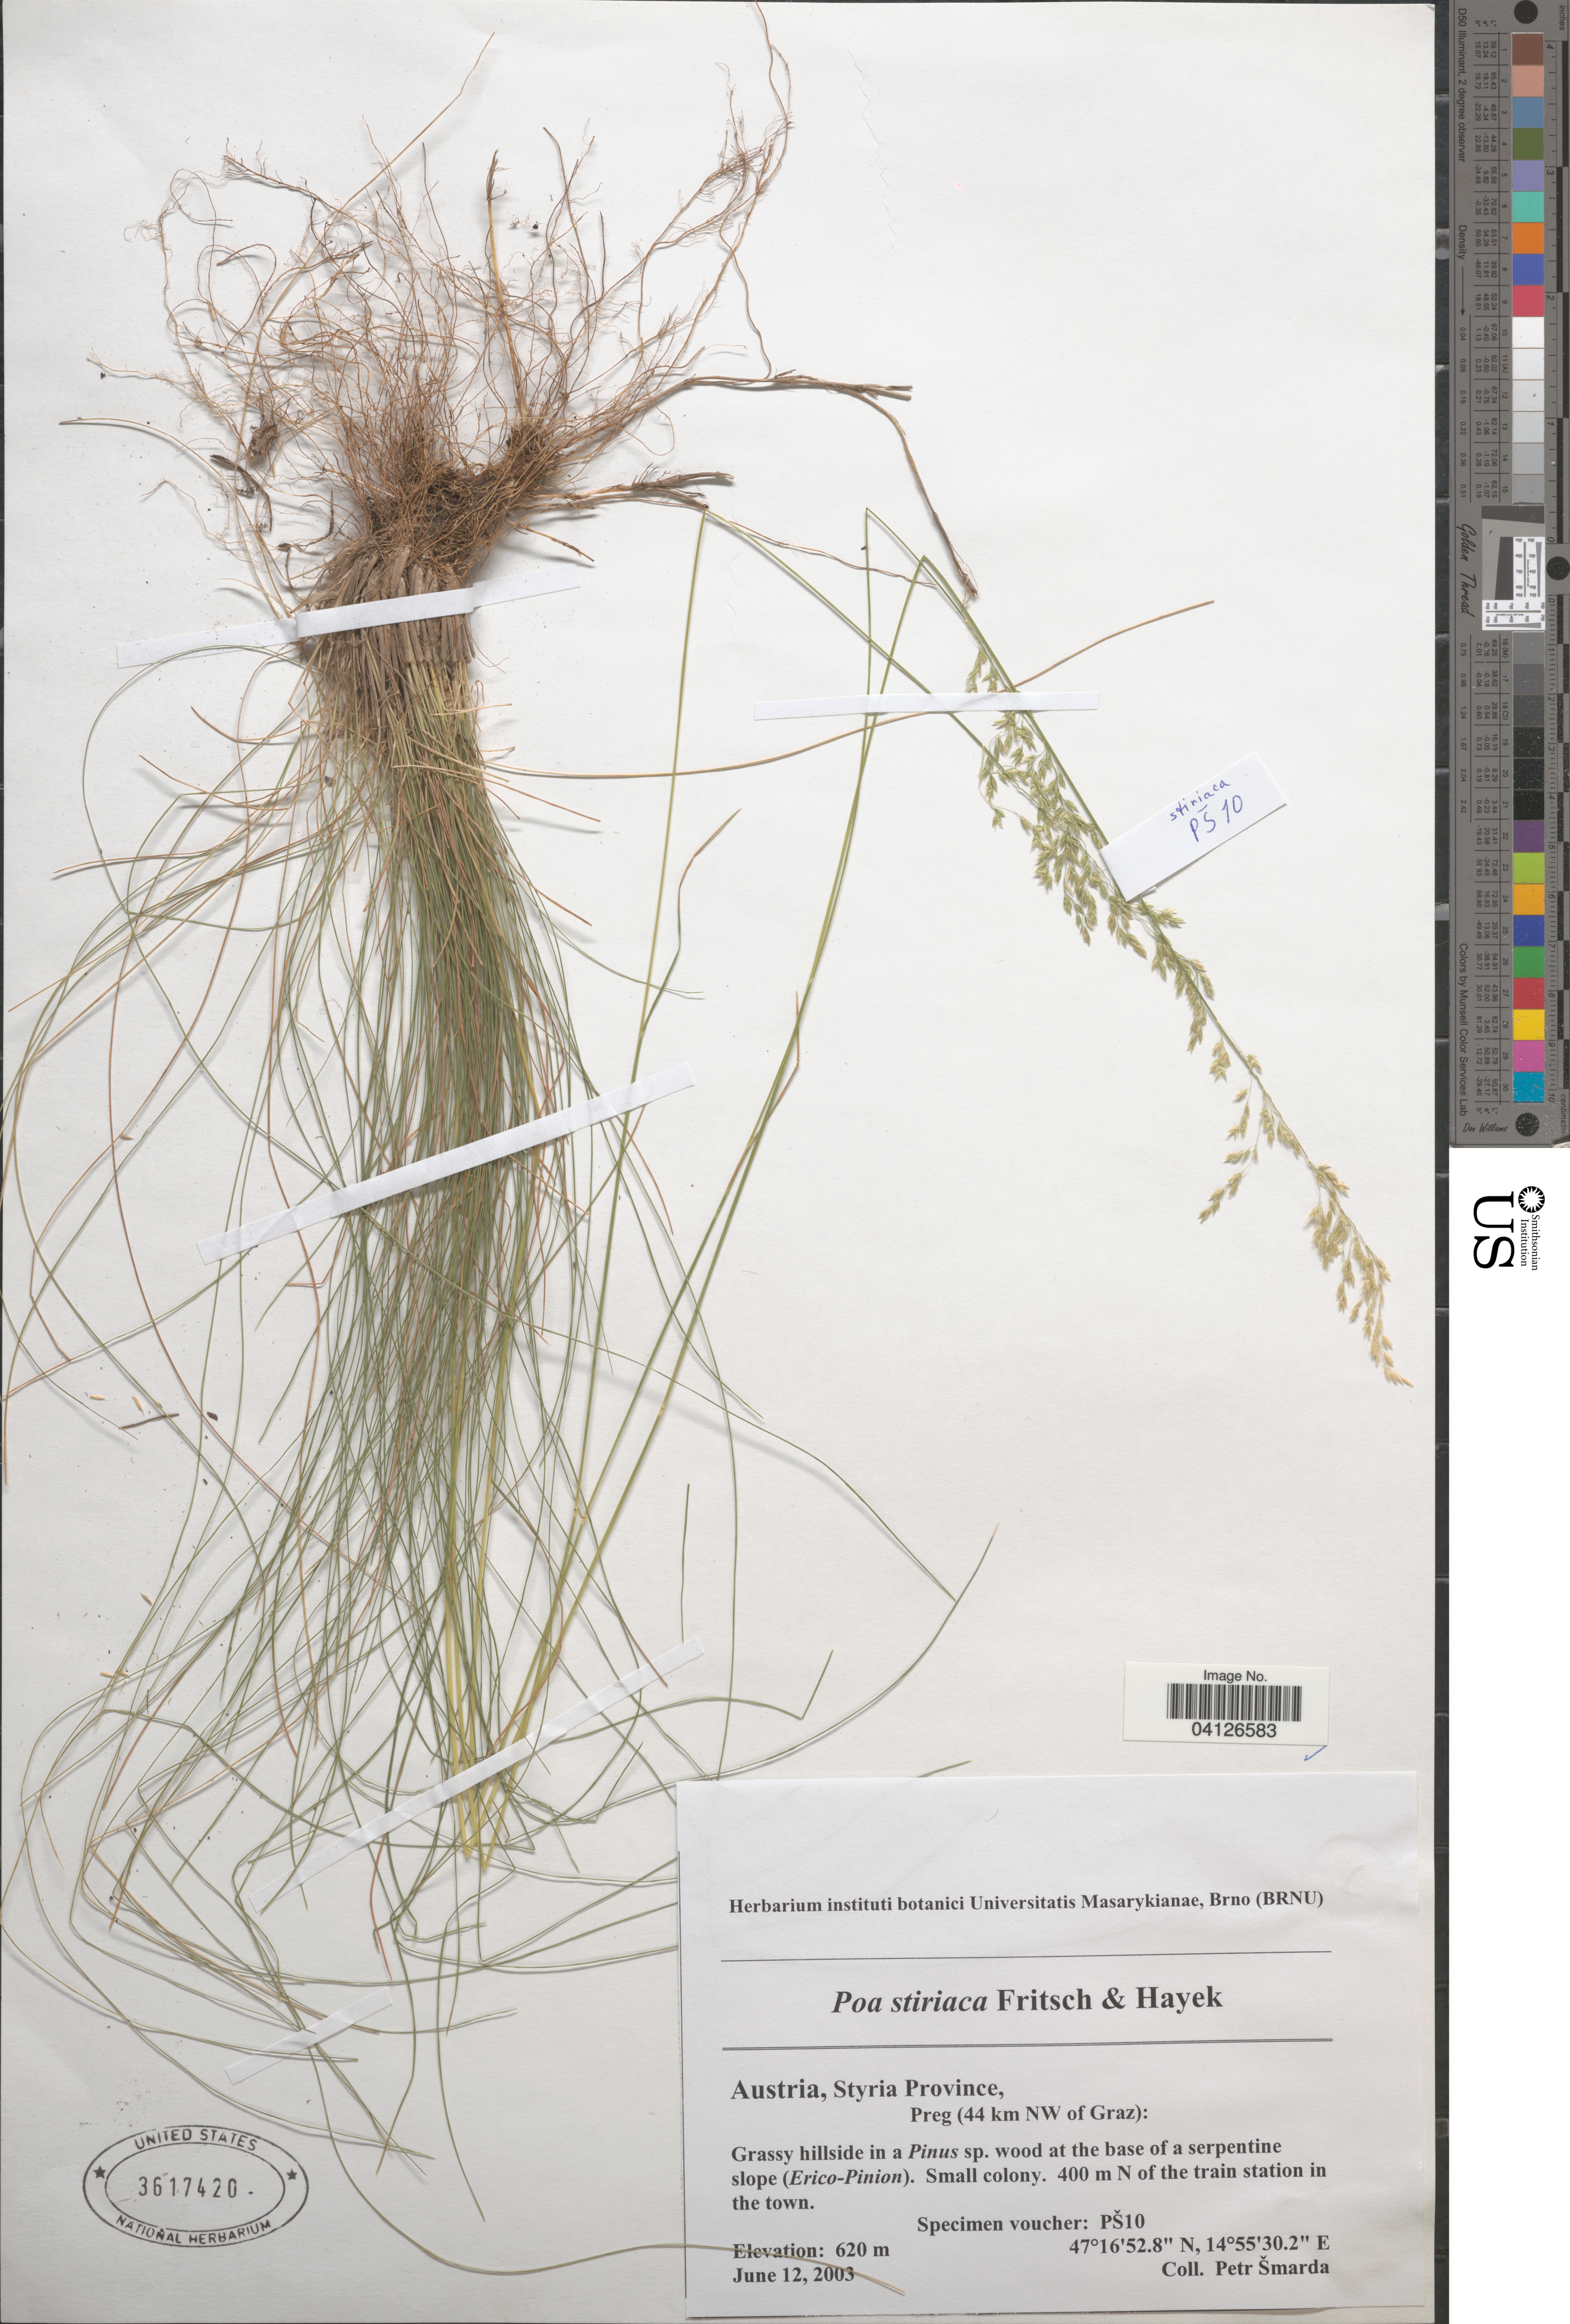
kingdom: Plantae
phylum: Tracheophyta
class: Liliopsida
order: Poales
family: Poaceae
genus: Poa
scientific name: Poa stiriaca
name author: Fritsch & Hayek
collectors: P. Smarda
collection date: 2003-06-12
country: Austria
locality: Styria Province: 400 m N of the train station in the town.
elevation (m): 620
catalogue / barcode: US 3617420